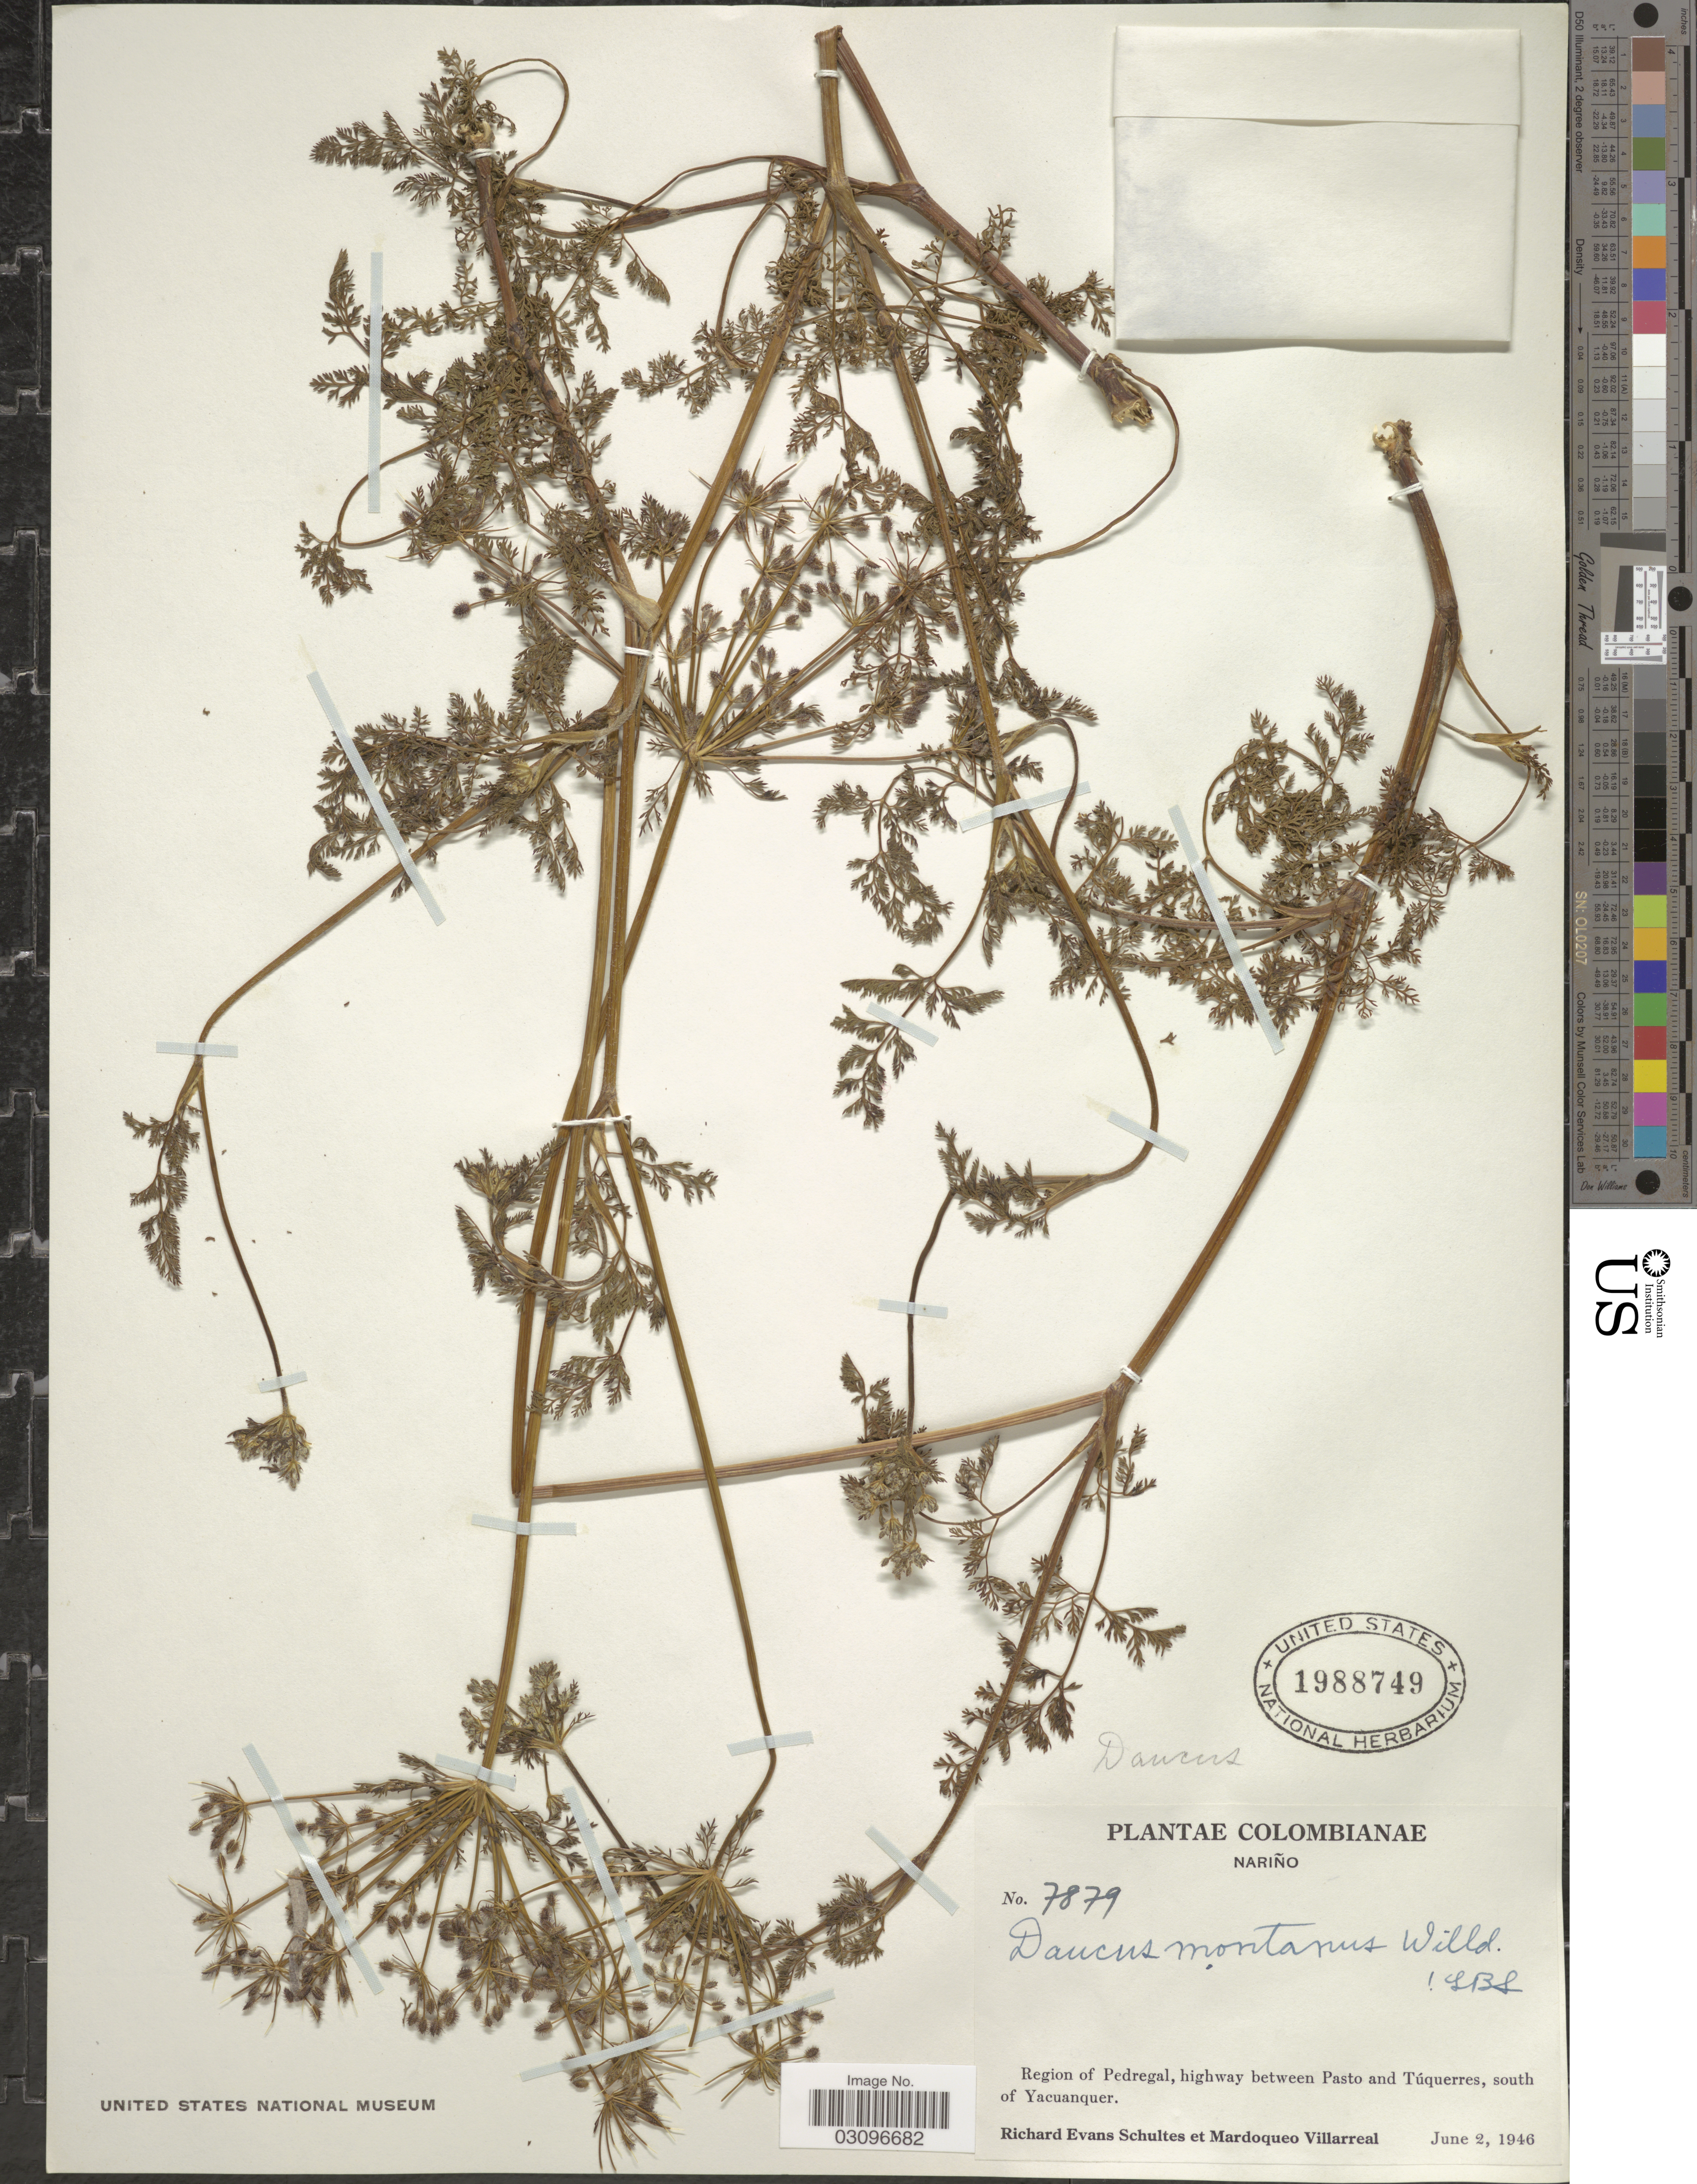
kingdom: Plantae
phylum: Tracheophyta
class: Magnoliopsida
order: Apiales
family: Apiaceae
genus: Daucus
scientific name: Daucus montanus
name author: Humb. & Bonpl. ex Spreng.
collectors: R. E. Schultes & M. Villarreal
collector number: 7879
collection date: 1946-06-02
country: Colombia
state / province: Nariño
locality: Region of Pedregal, highway between Pasto and Túquerres, south of Yacuanquer.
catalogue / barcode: US 1988749